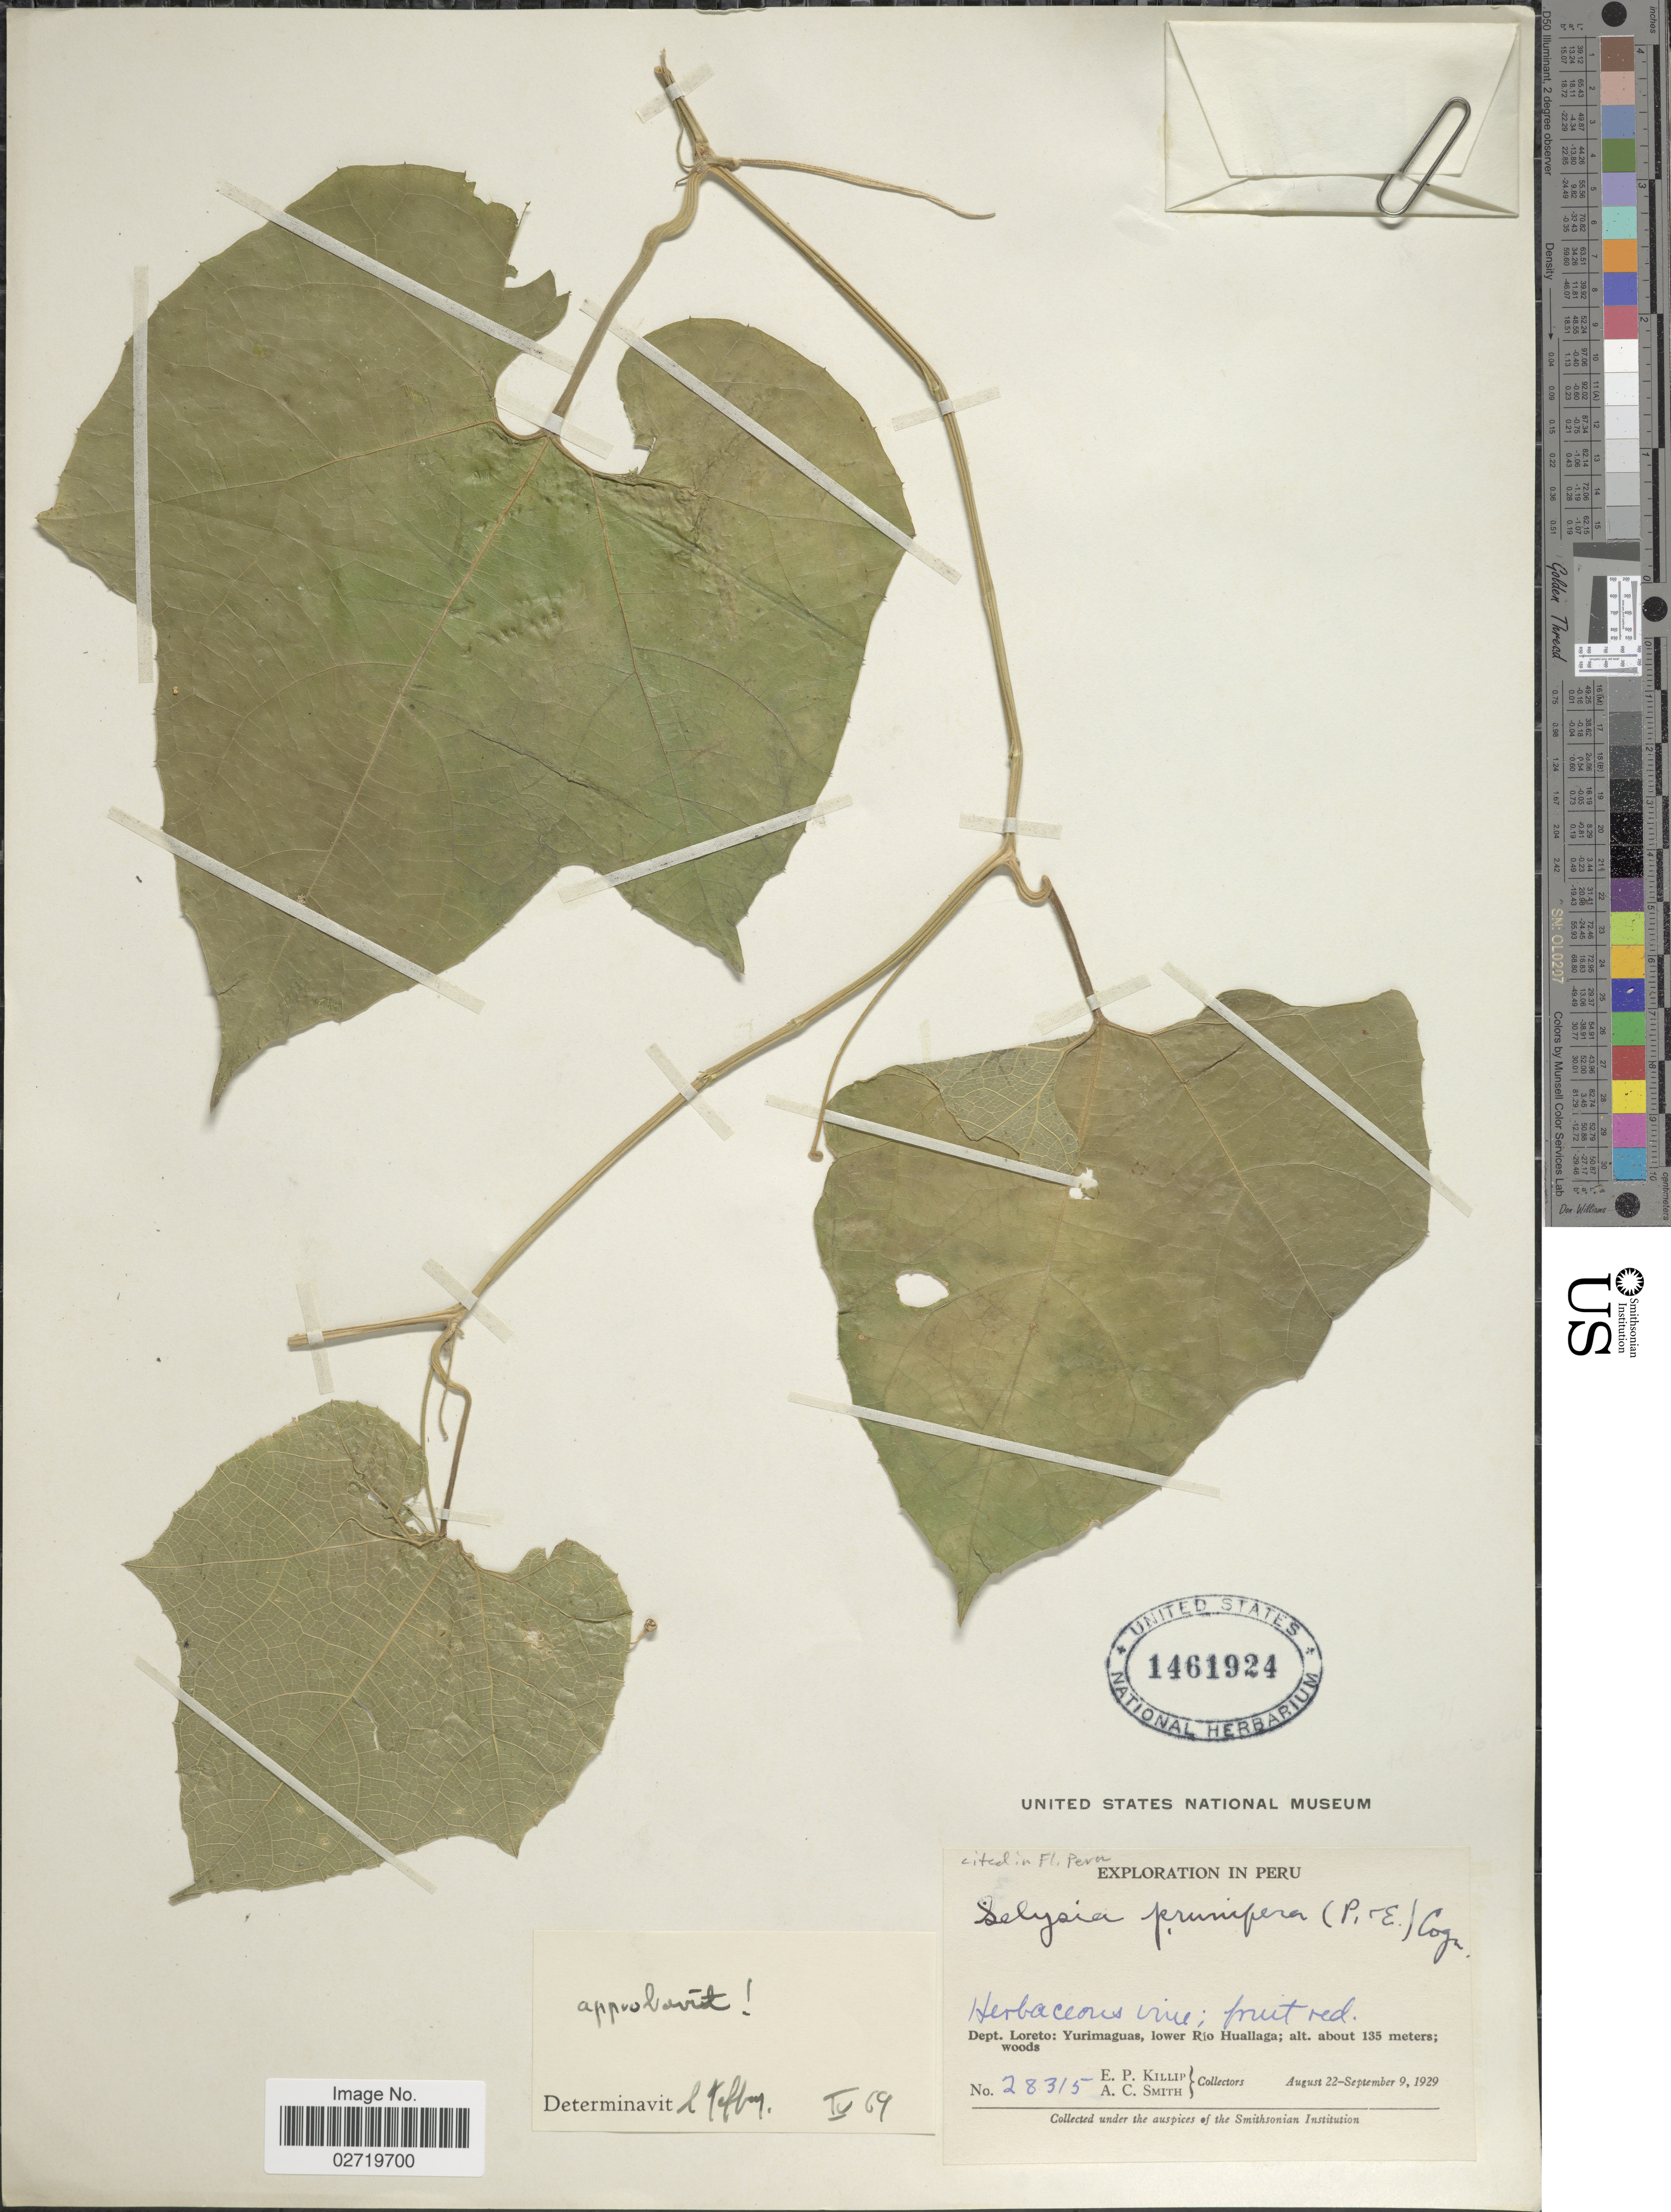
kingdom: Plantae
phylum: Tracheophyta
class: Magnoliopsida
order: Cucurbitales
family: Cucurbitaceae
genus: Selysia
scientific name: Selysia prunifera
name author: (Poepp. & Endl.) Cogn.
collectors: E. P. Killip & A. C. Smith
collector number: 28315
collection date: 1929-08-22/1929-09-09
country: Peru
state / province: Loreto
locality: Dept. Loreto: Yurimaguas, lower Río Huallaga.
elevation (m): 135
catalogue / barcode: US 1461924